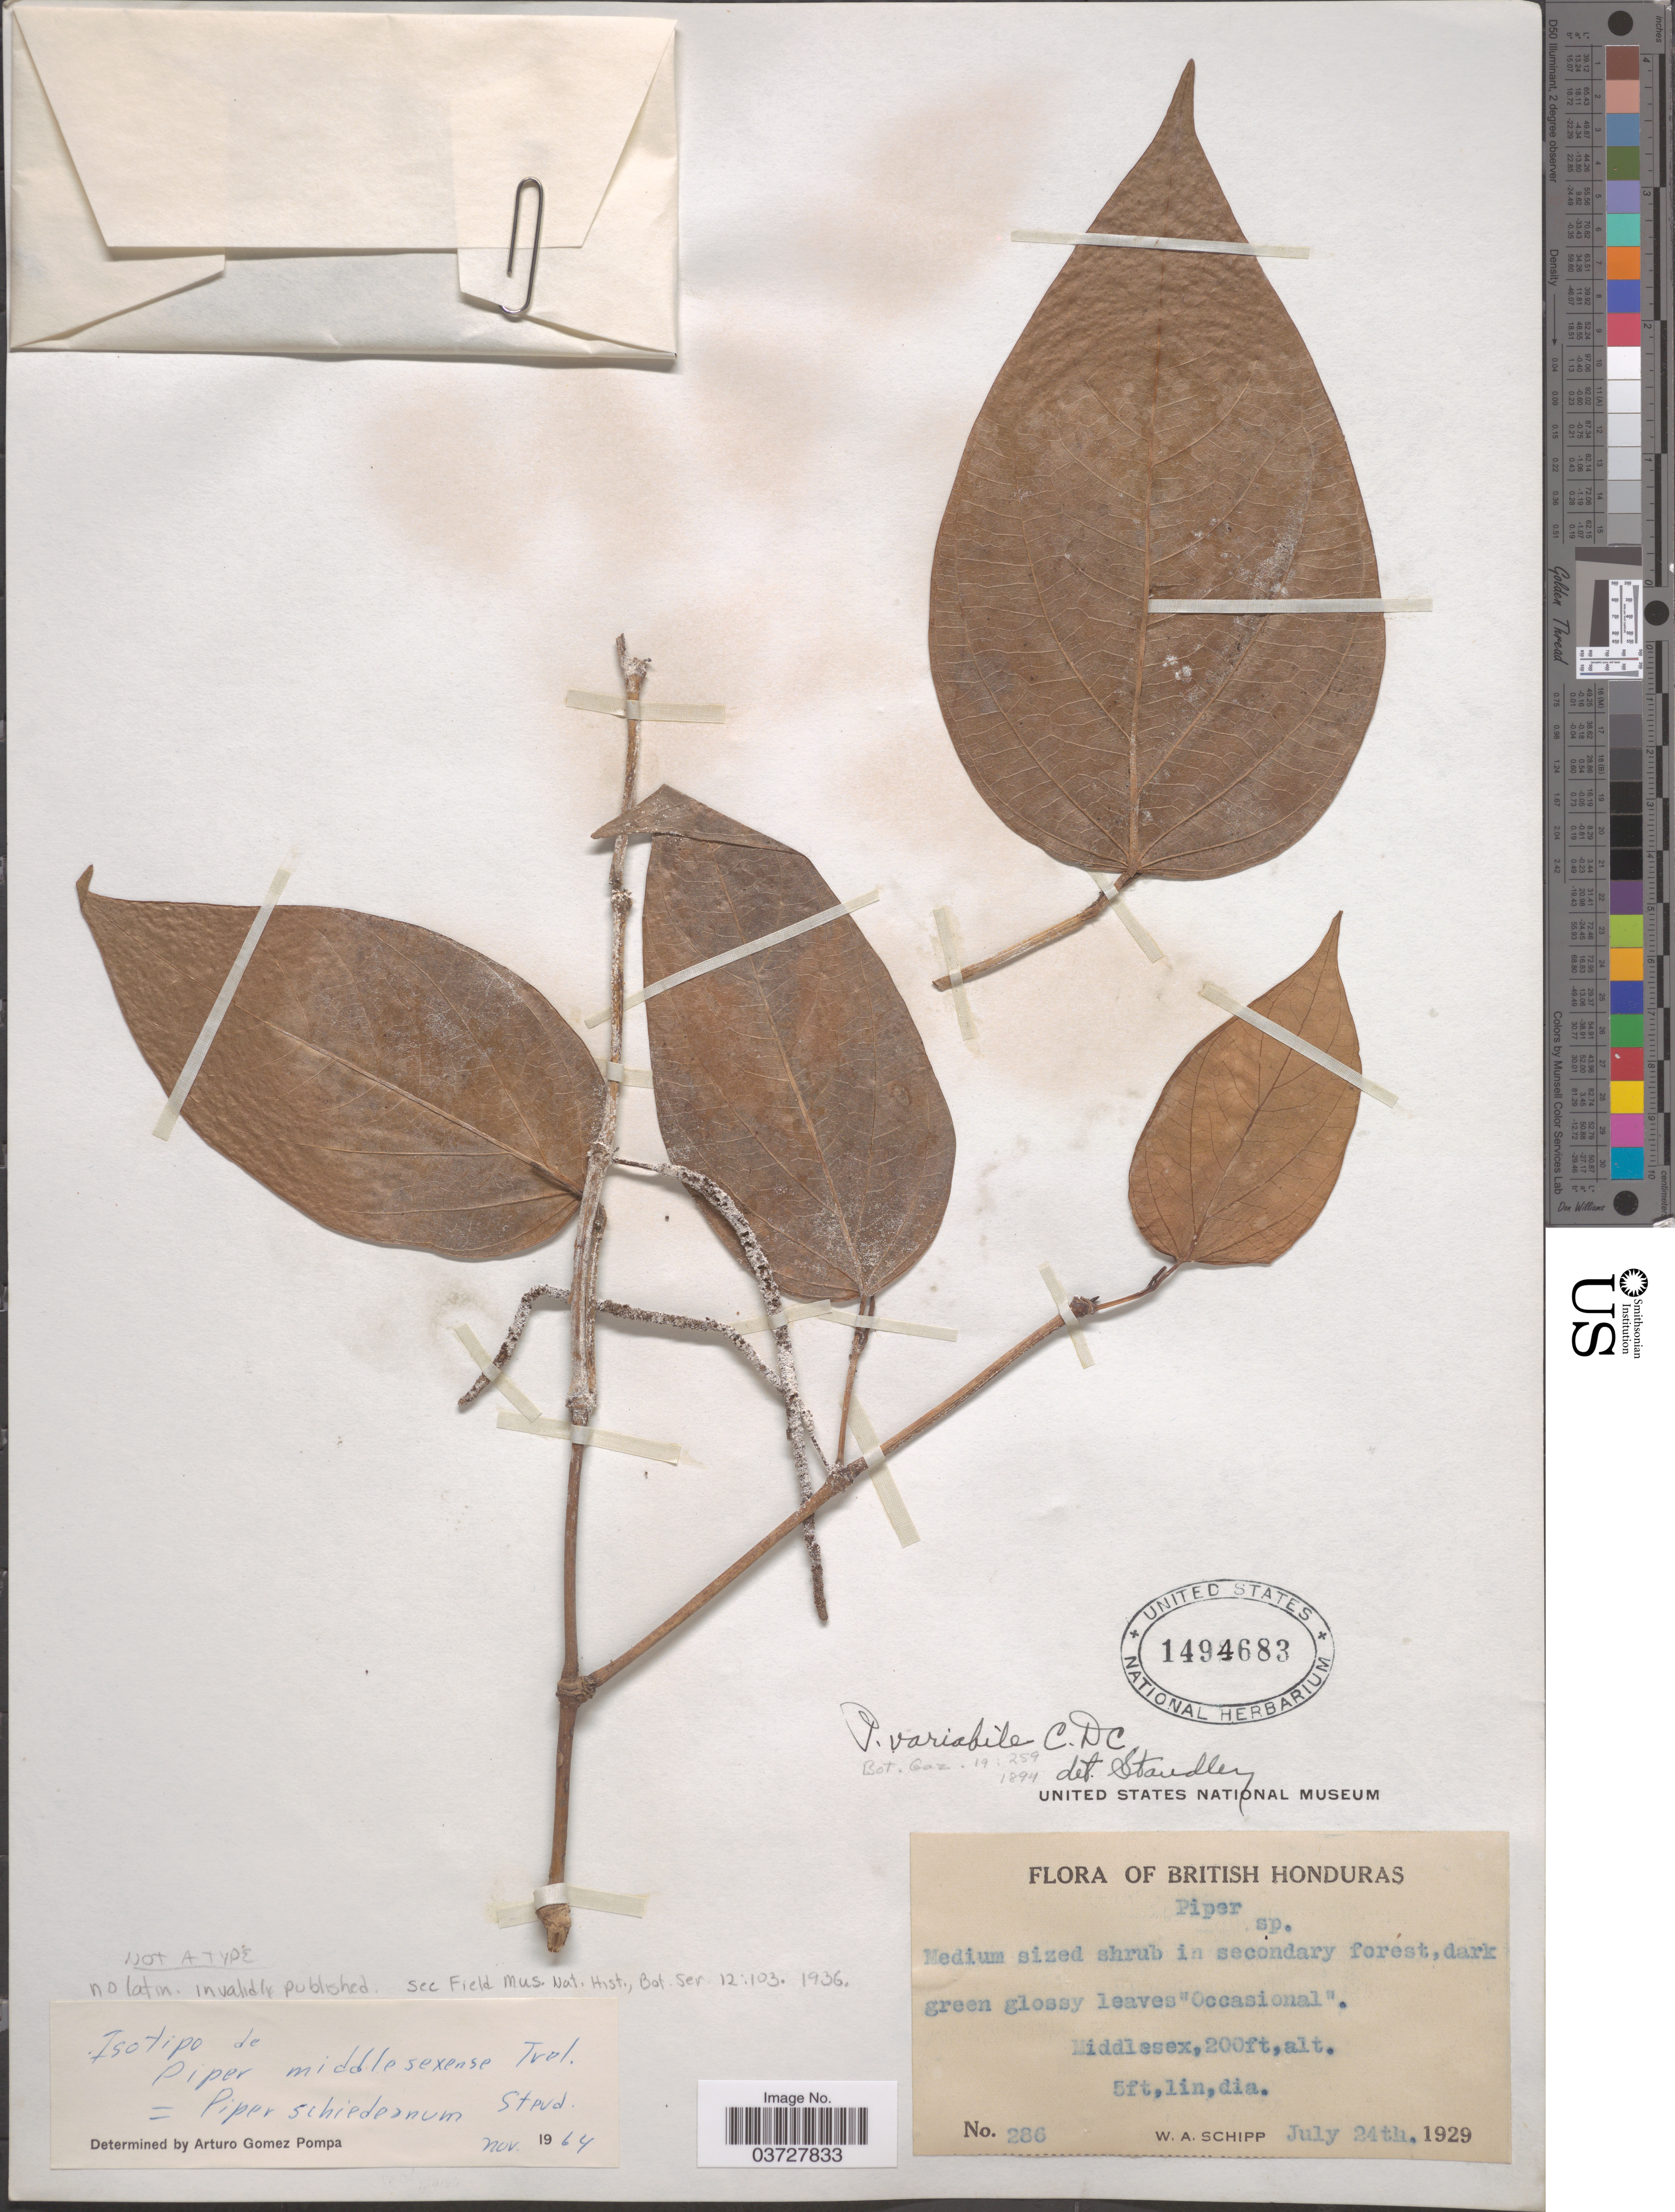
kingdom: Plantae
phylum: Tracheophyta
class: Magnoliopsida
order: Piperales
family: Piperaceae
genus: Piper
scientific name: Piper scabrum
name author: Sw.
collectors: W. Schipp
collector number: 286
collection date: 1929-07-24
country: Belize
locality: British Honduras. Middlesex.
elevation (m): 610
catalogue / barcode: US 1494683